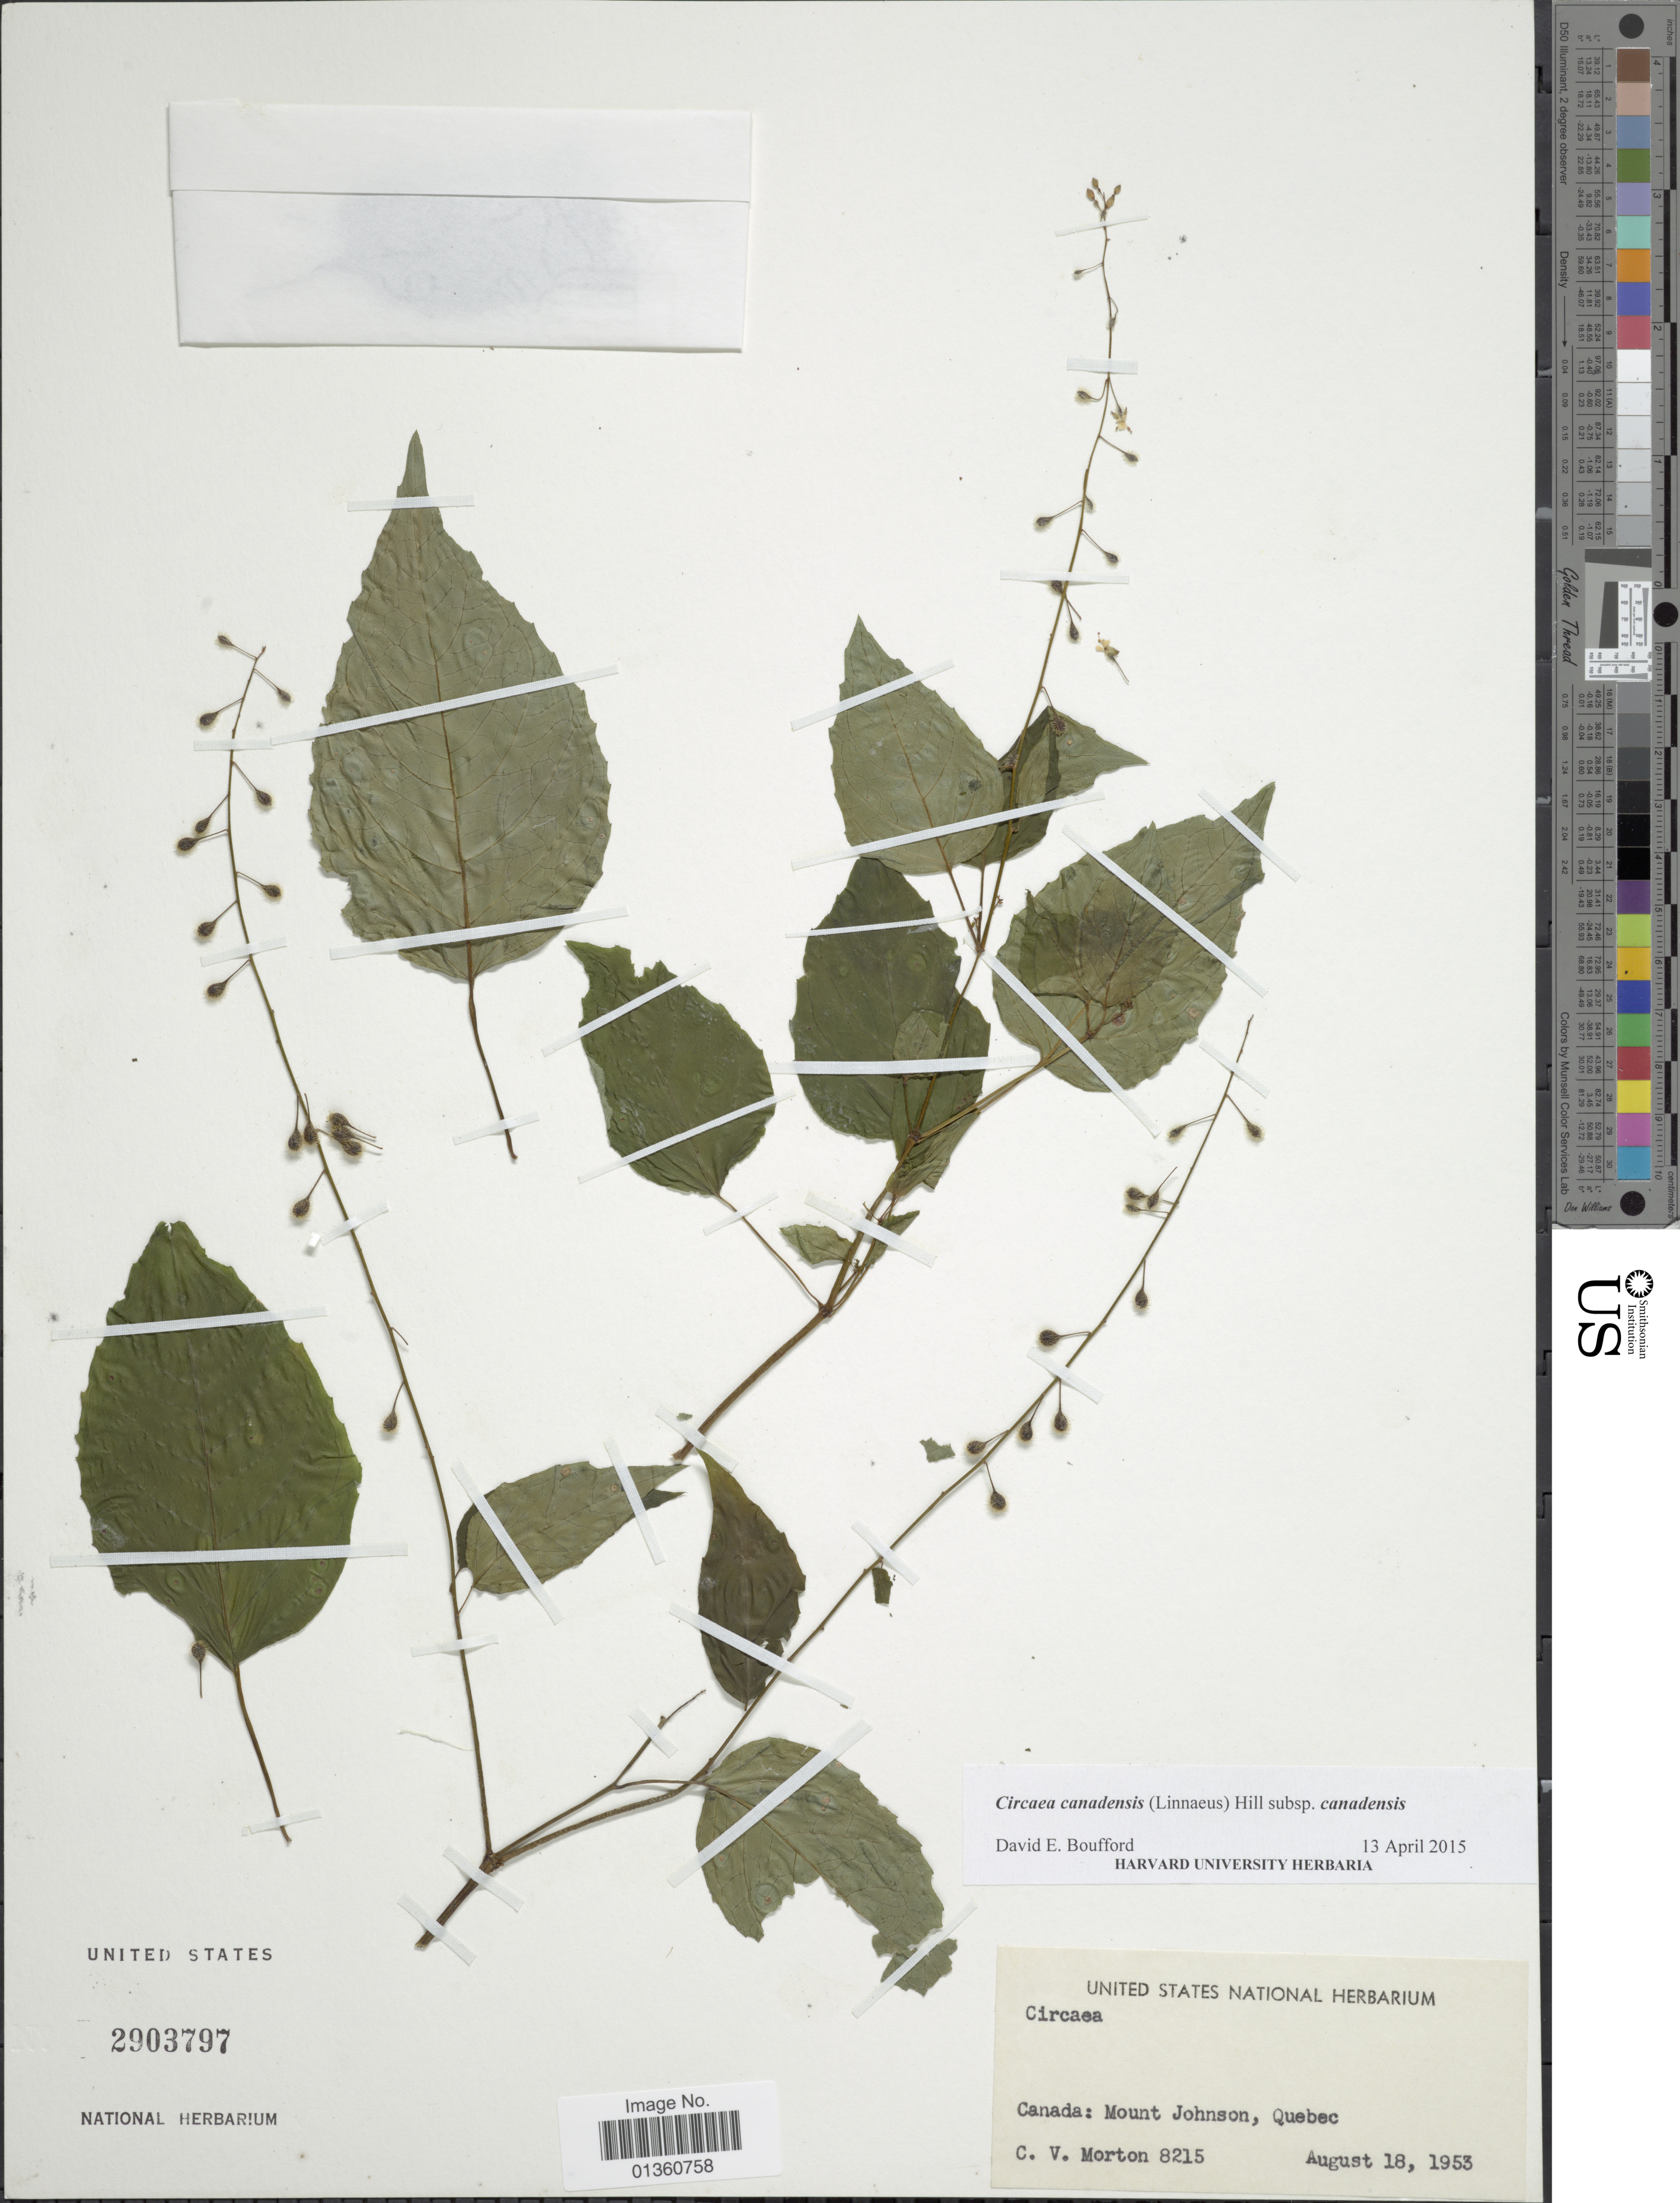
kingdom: Plantae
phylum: Tracheophyta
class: Magnoliopsida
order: Myrtales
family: Onagraceae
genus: Circaea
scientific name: Circaea canadensis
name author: (L.) Hill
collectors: C. V. Morton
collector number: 8215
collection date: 1953-08-18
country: Canada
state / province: Quebec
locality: Mount Johnson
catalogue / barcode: US 2903797